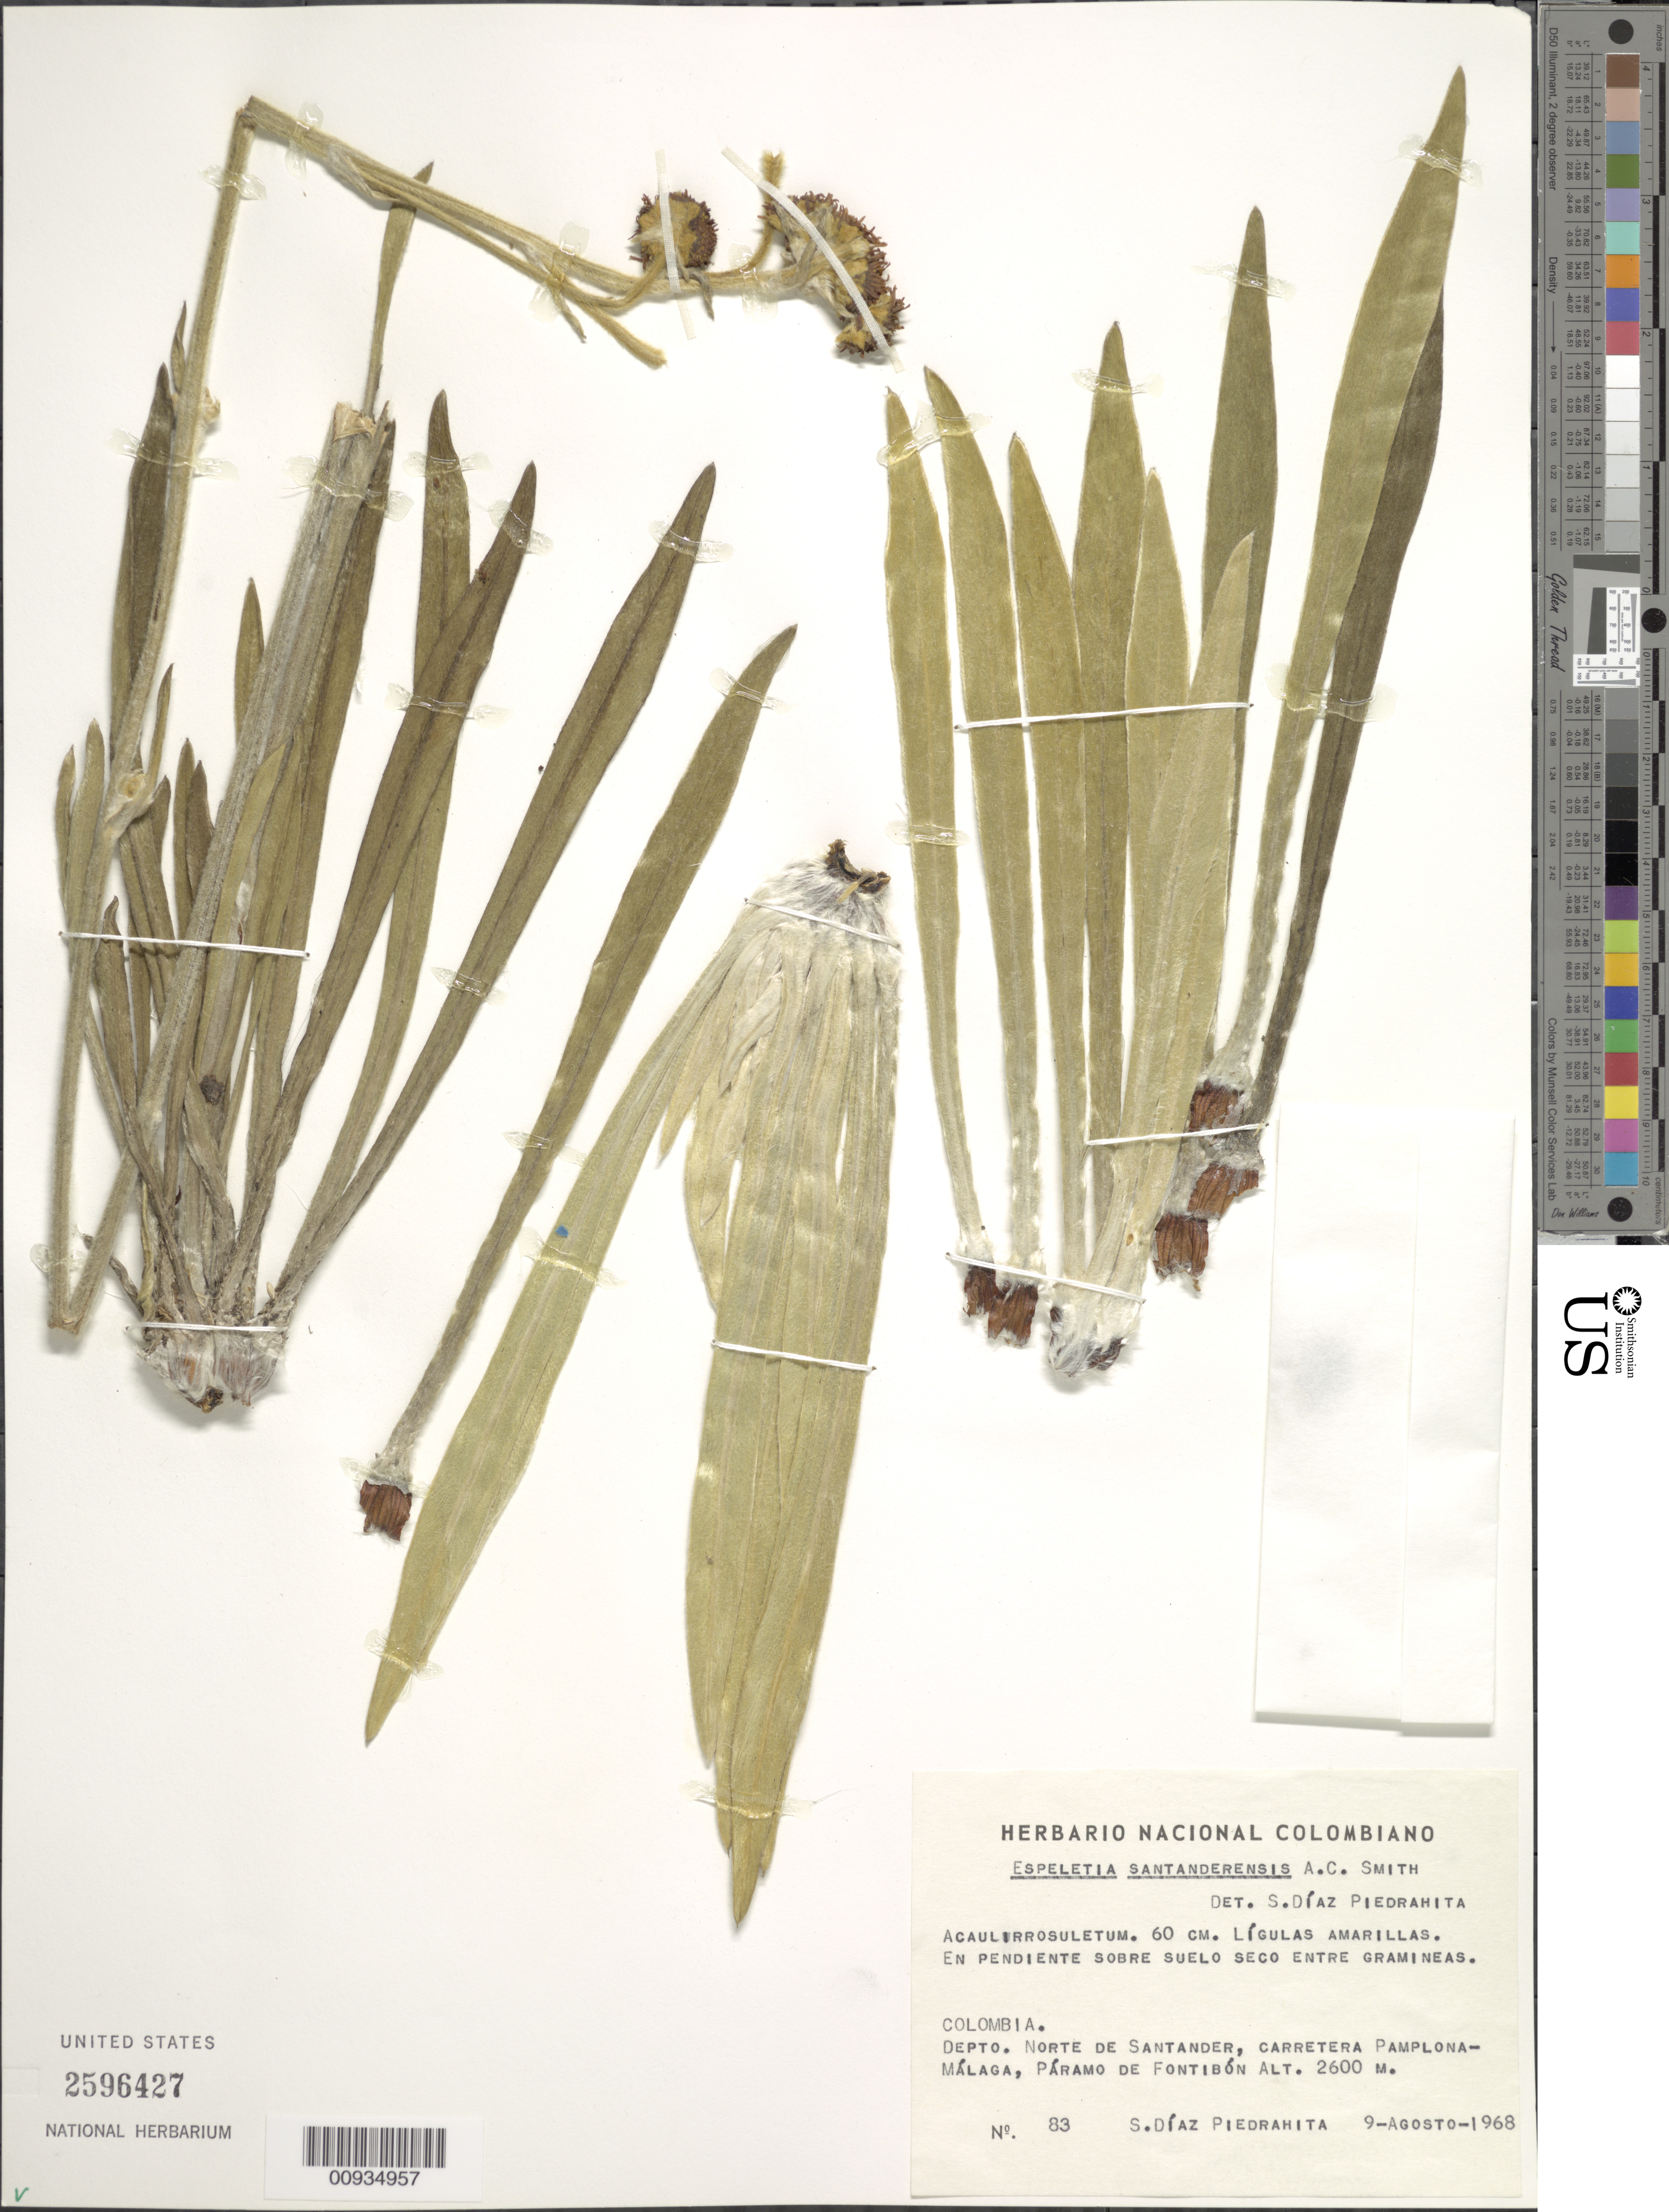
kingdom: Plantae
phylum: Tracheophyta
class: Magnoliopsida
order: Asterales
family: Asteraceae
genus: Espeletiopsis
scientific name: Espeletiopsis santanderensis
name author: (A.C. Sm.) Cuatrec.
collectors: S. Díaz Píedrahíta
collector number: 83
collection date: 1968-08-09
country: Colombia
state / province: Norte de Santander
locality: Carretera Pamplona-Malaga, Paramo de Fontibon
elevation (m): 2600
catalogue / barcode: US 2596427